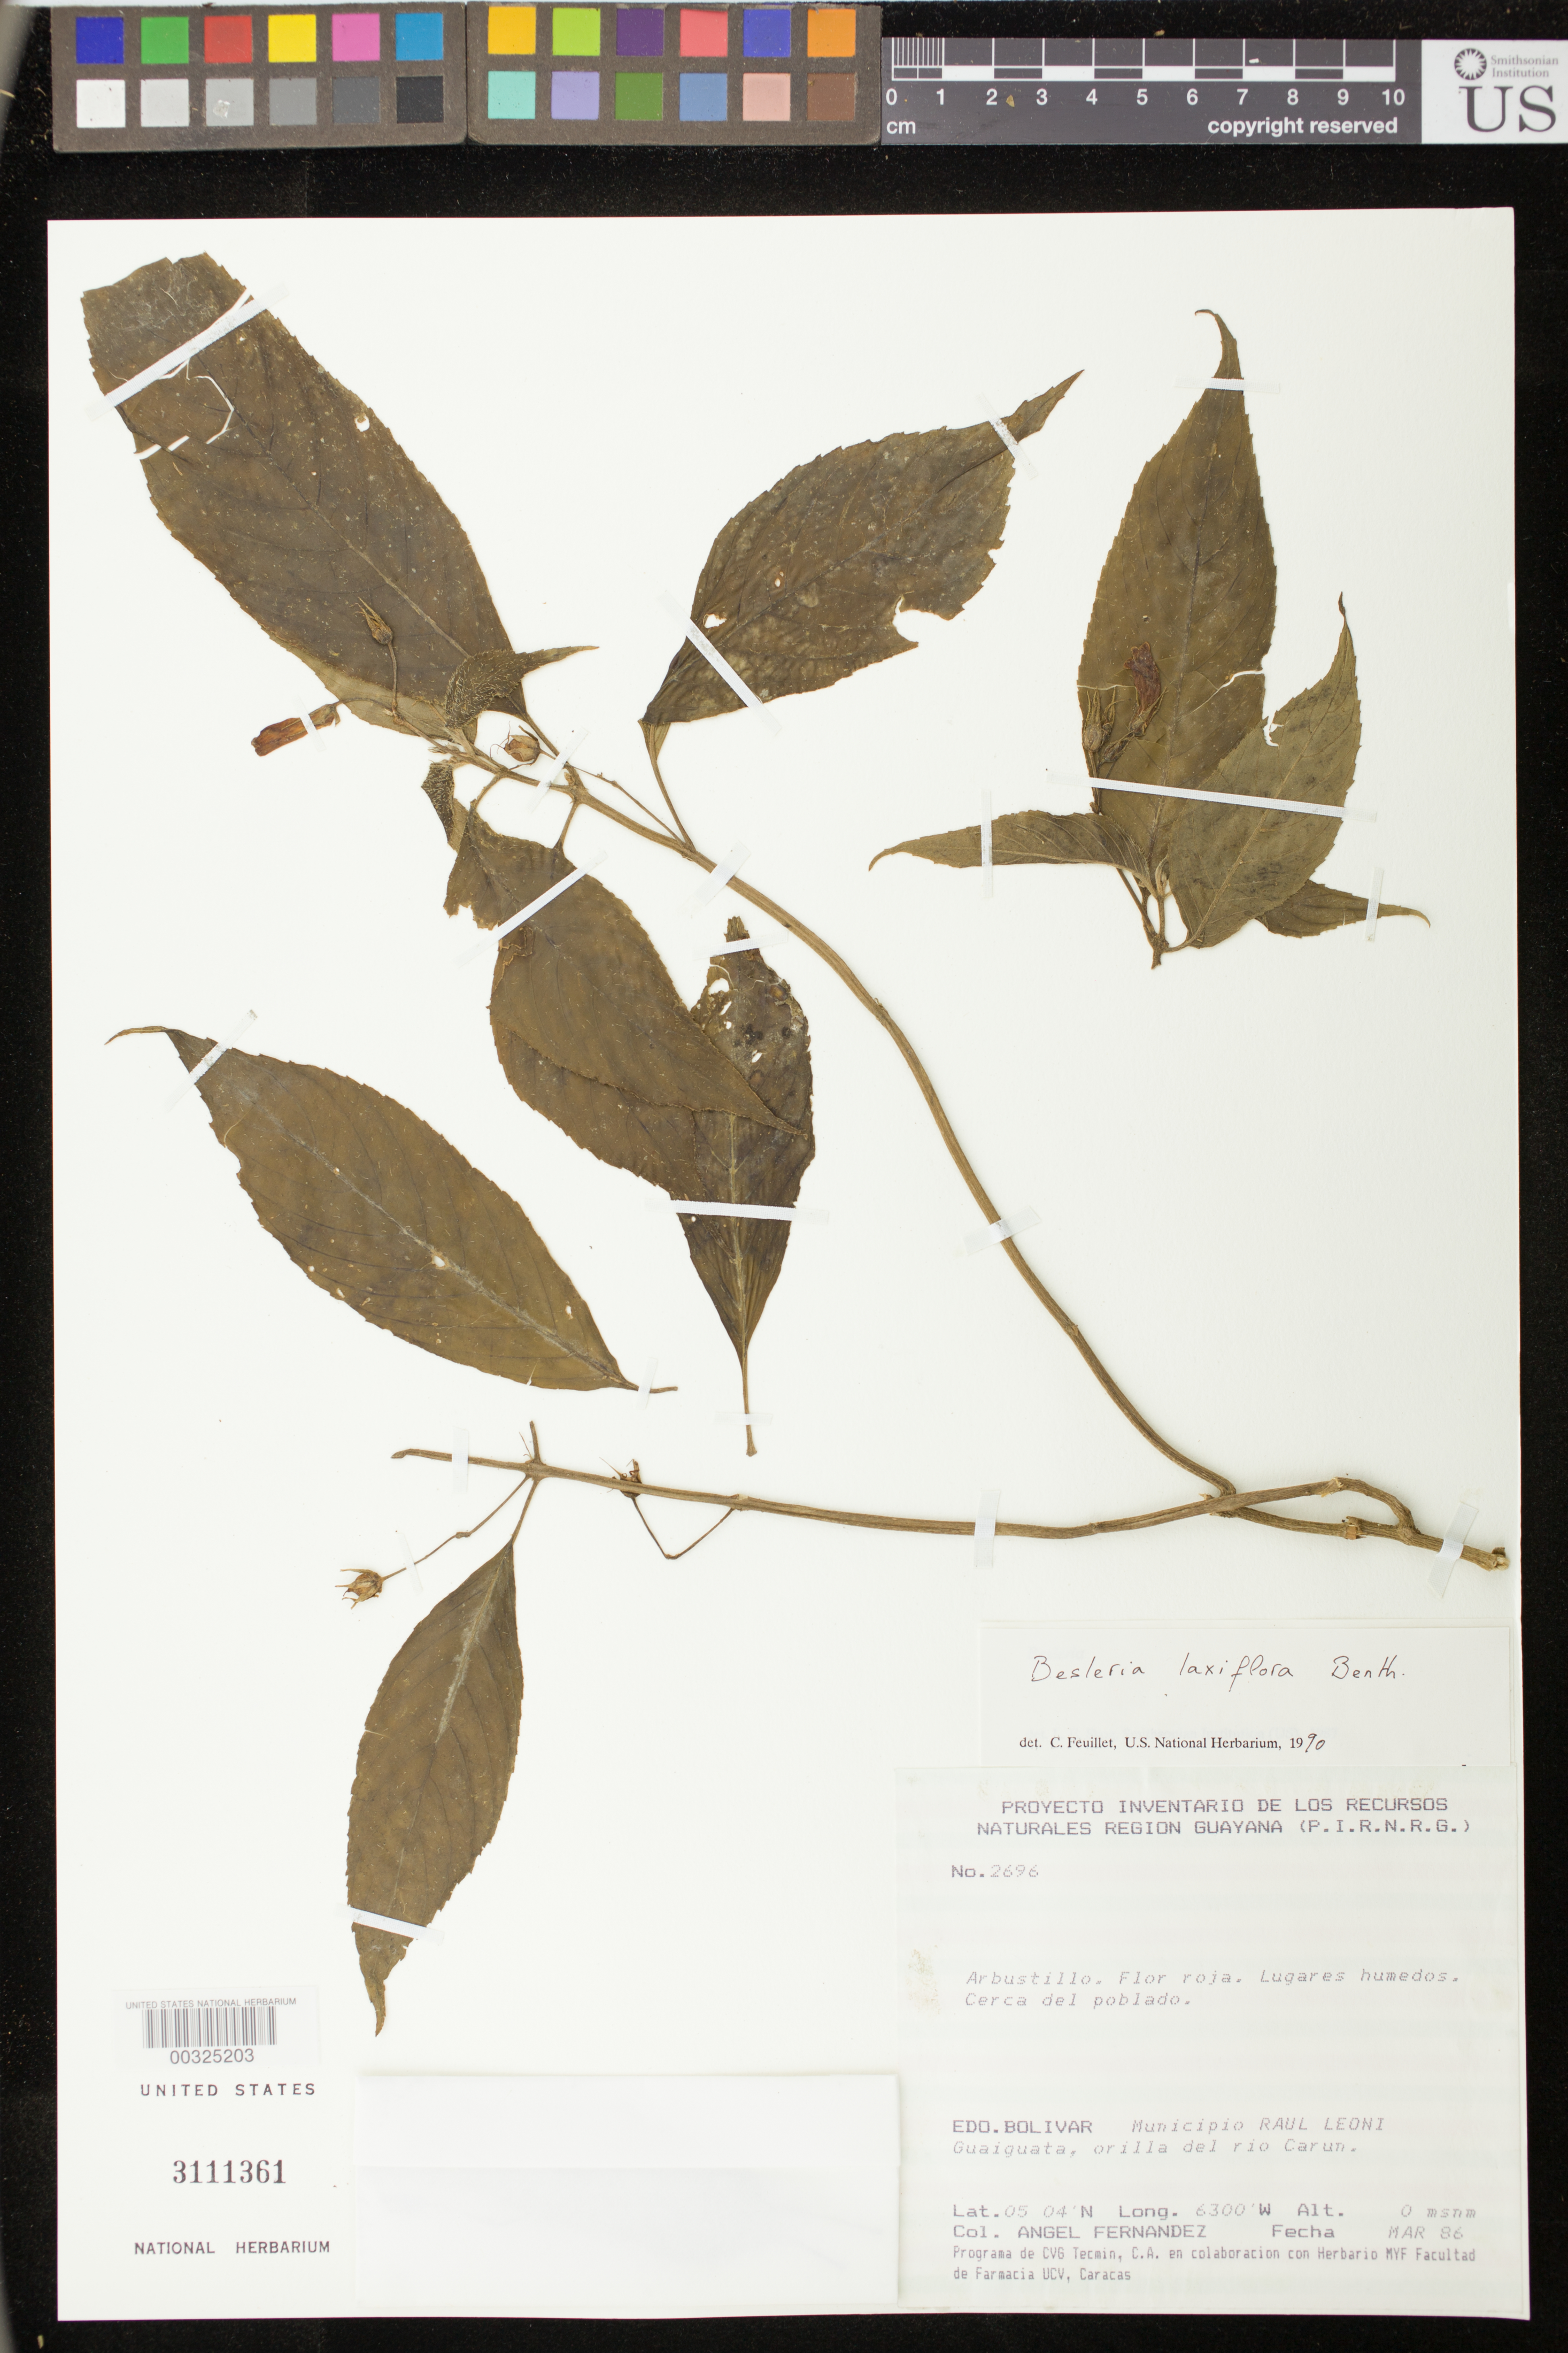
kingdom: Plantae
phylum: Tracheophyta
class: Magnoliopsida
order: Lamiales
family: Gesneriaceae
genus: Besleria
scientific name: Besleria laxiflora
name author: Benth.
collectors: A. Fernández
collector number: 2696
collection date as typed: Mar 1986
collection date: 1986-03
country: Venezuela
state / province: Bolívar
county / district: Angostura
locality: Mun. of Raúl Leoni [=Angostura], Guaiguata, bank of Rio Carun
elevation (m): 0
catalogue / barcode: US 3111361